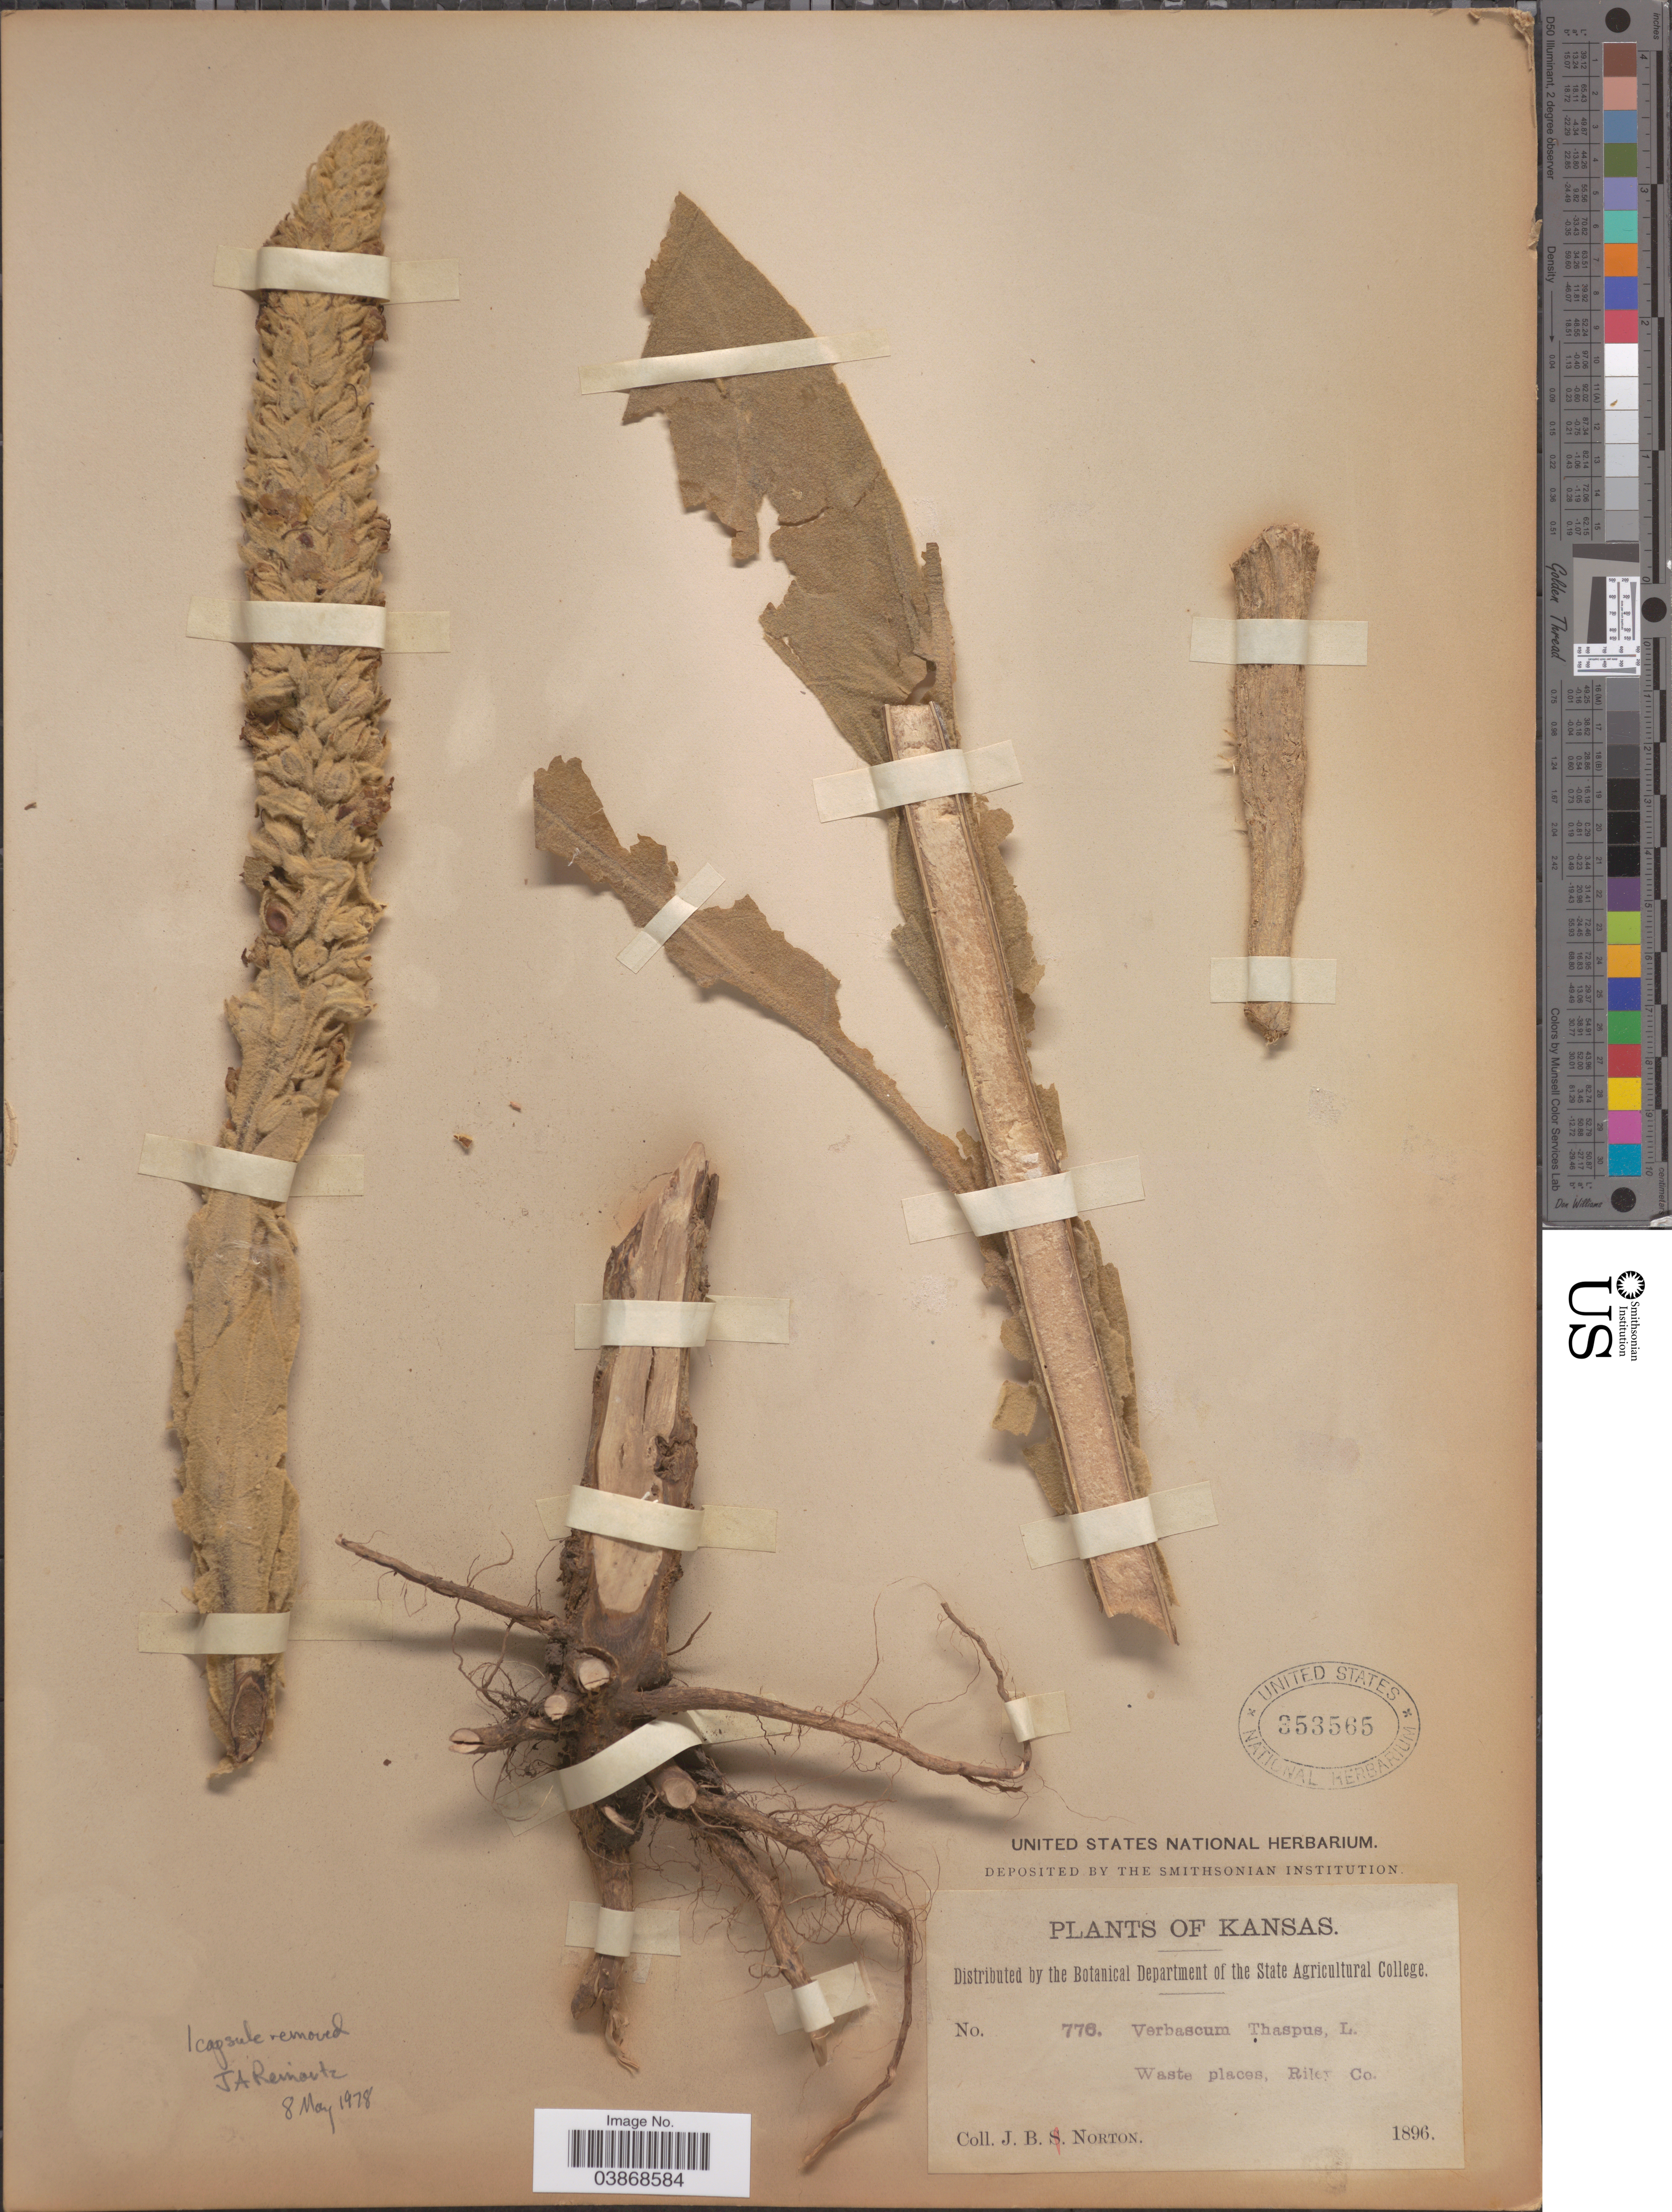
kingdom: Plantae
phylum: Tracheophyta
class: Magnoliopsida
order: Lamiales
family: Scrophulariaceae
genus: Verbascum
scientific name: Verbascum thapsus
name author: L.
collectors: J. B. Norton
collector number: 776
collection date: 1896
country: United States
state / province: Kansas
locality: Riley Co.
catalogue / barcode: US 353565